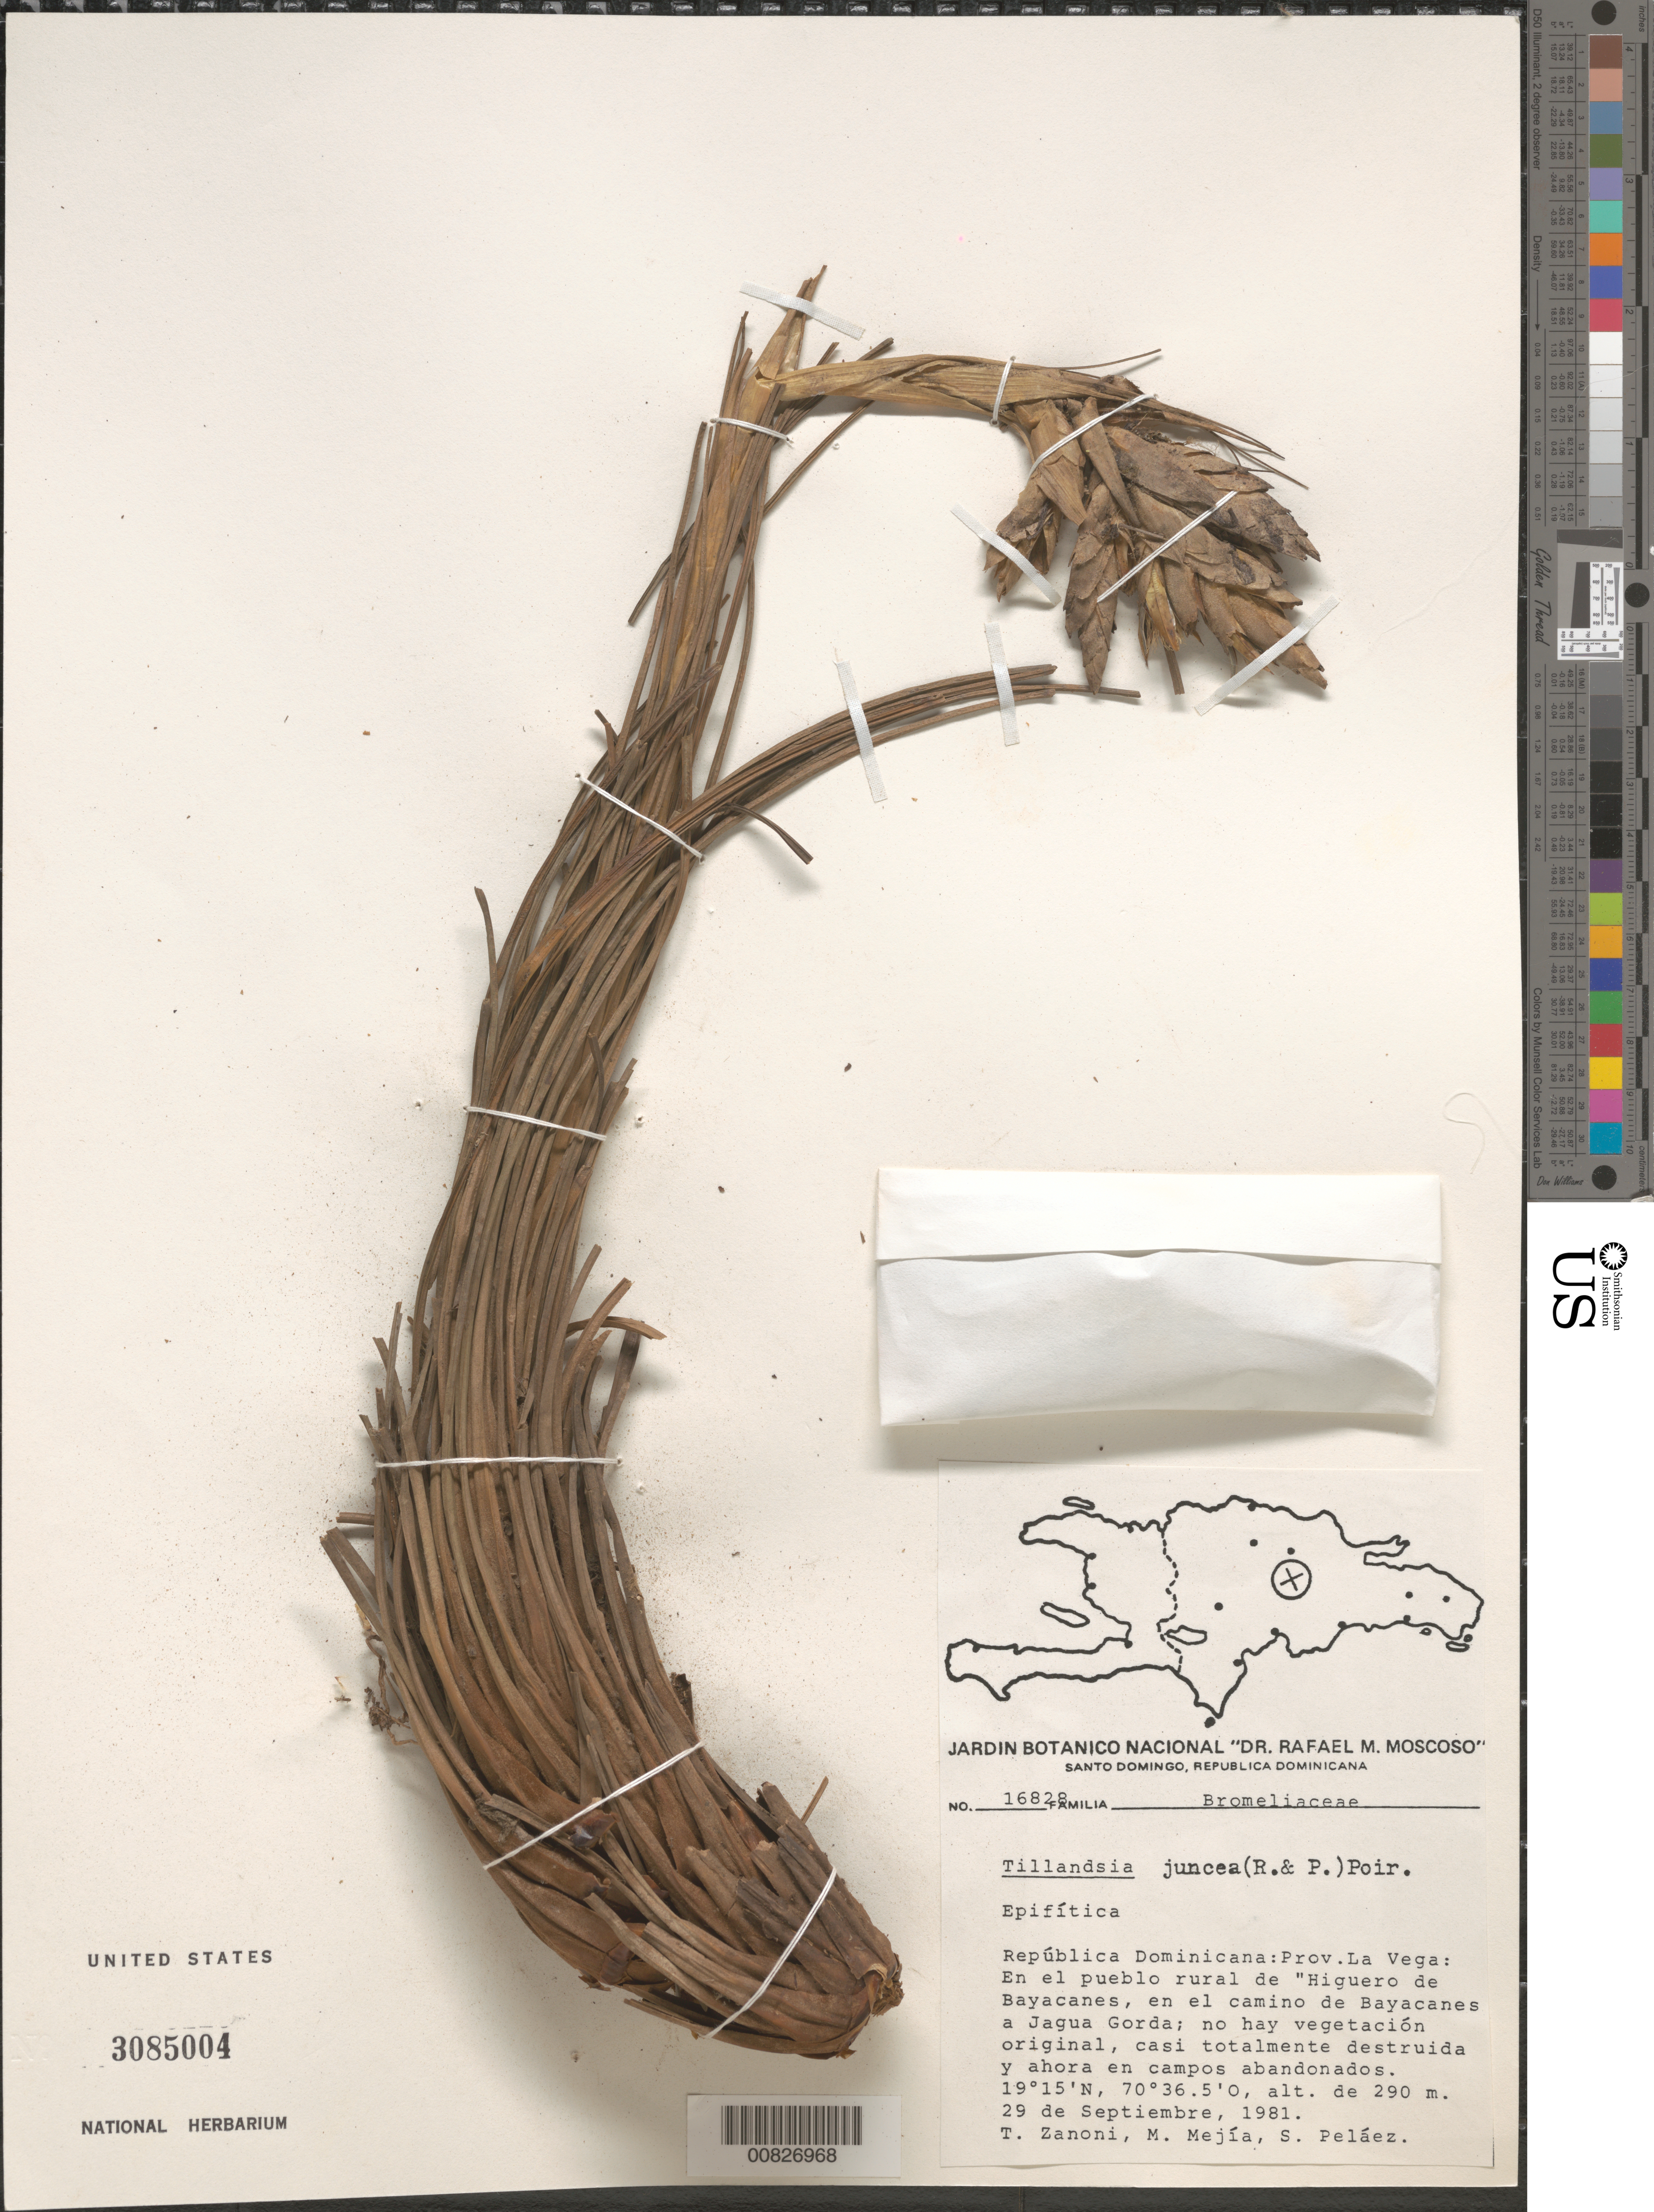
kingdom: Plantae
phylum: Tracheophyta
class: Liliopsida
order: Poales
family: Bromeliaceae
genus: Tillandsia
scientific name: Tillandsia juncea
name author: (Ruiz & Pav.) Poir.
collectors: T. A. Zanoni, M. Mejia & S. Pelaez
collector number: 16828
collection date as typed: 29 Sep 1981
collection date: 1981-09-29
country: Dominican Republic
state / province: La Vega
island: Hispaniola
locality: En el pueblo rural de "Higuero de Bayacanes", en el camino de Bayacanes a Jagua Gorda.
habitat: No hay vegetación original, casi totalmente destruida y ahora en campos abandonados.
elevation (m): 290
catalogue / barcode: US 3085004